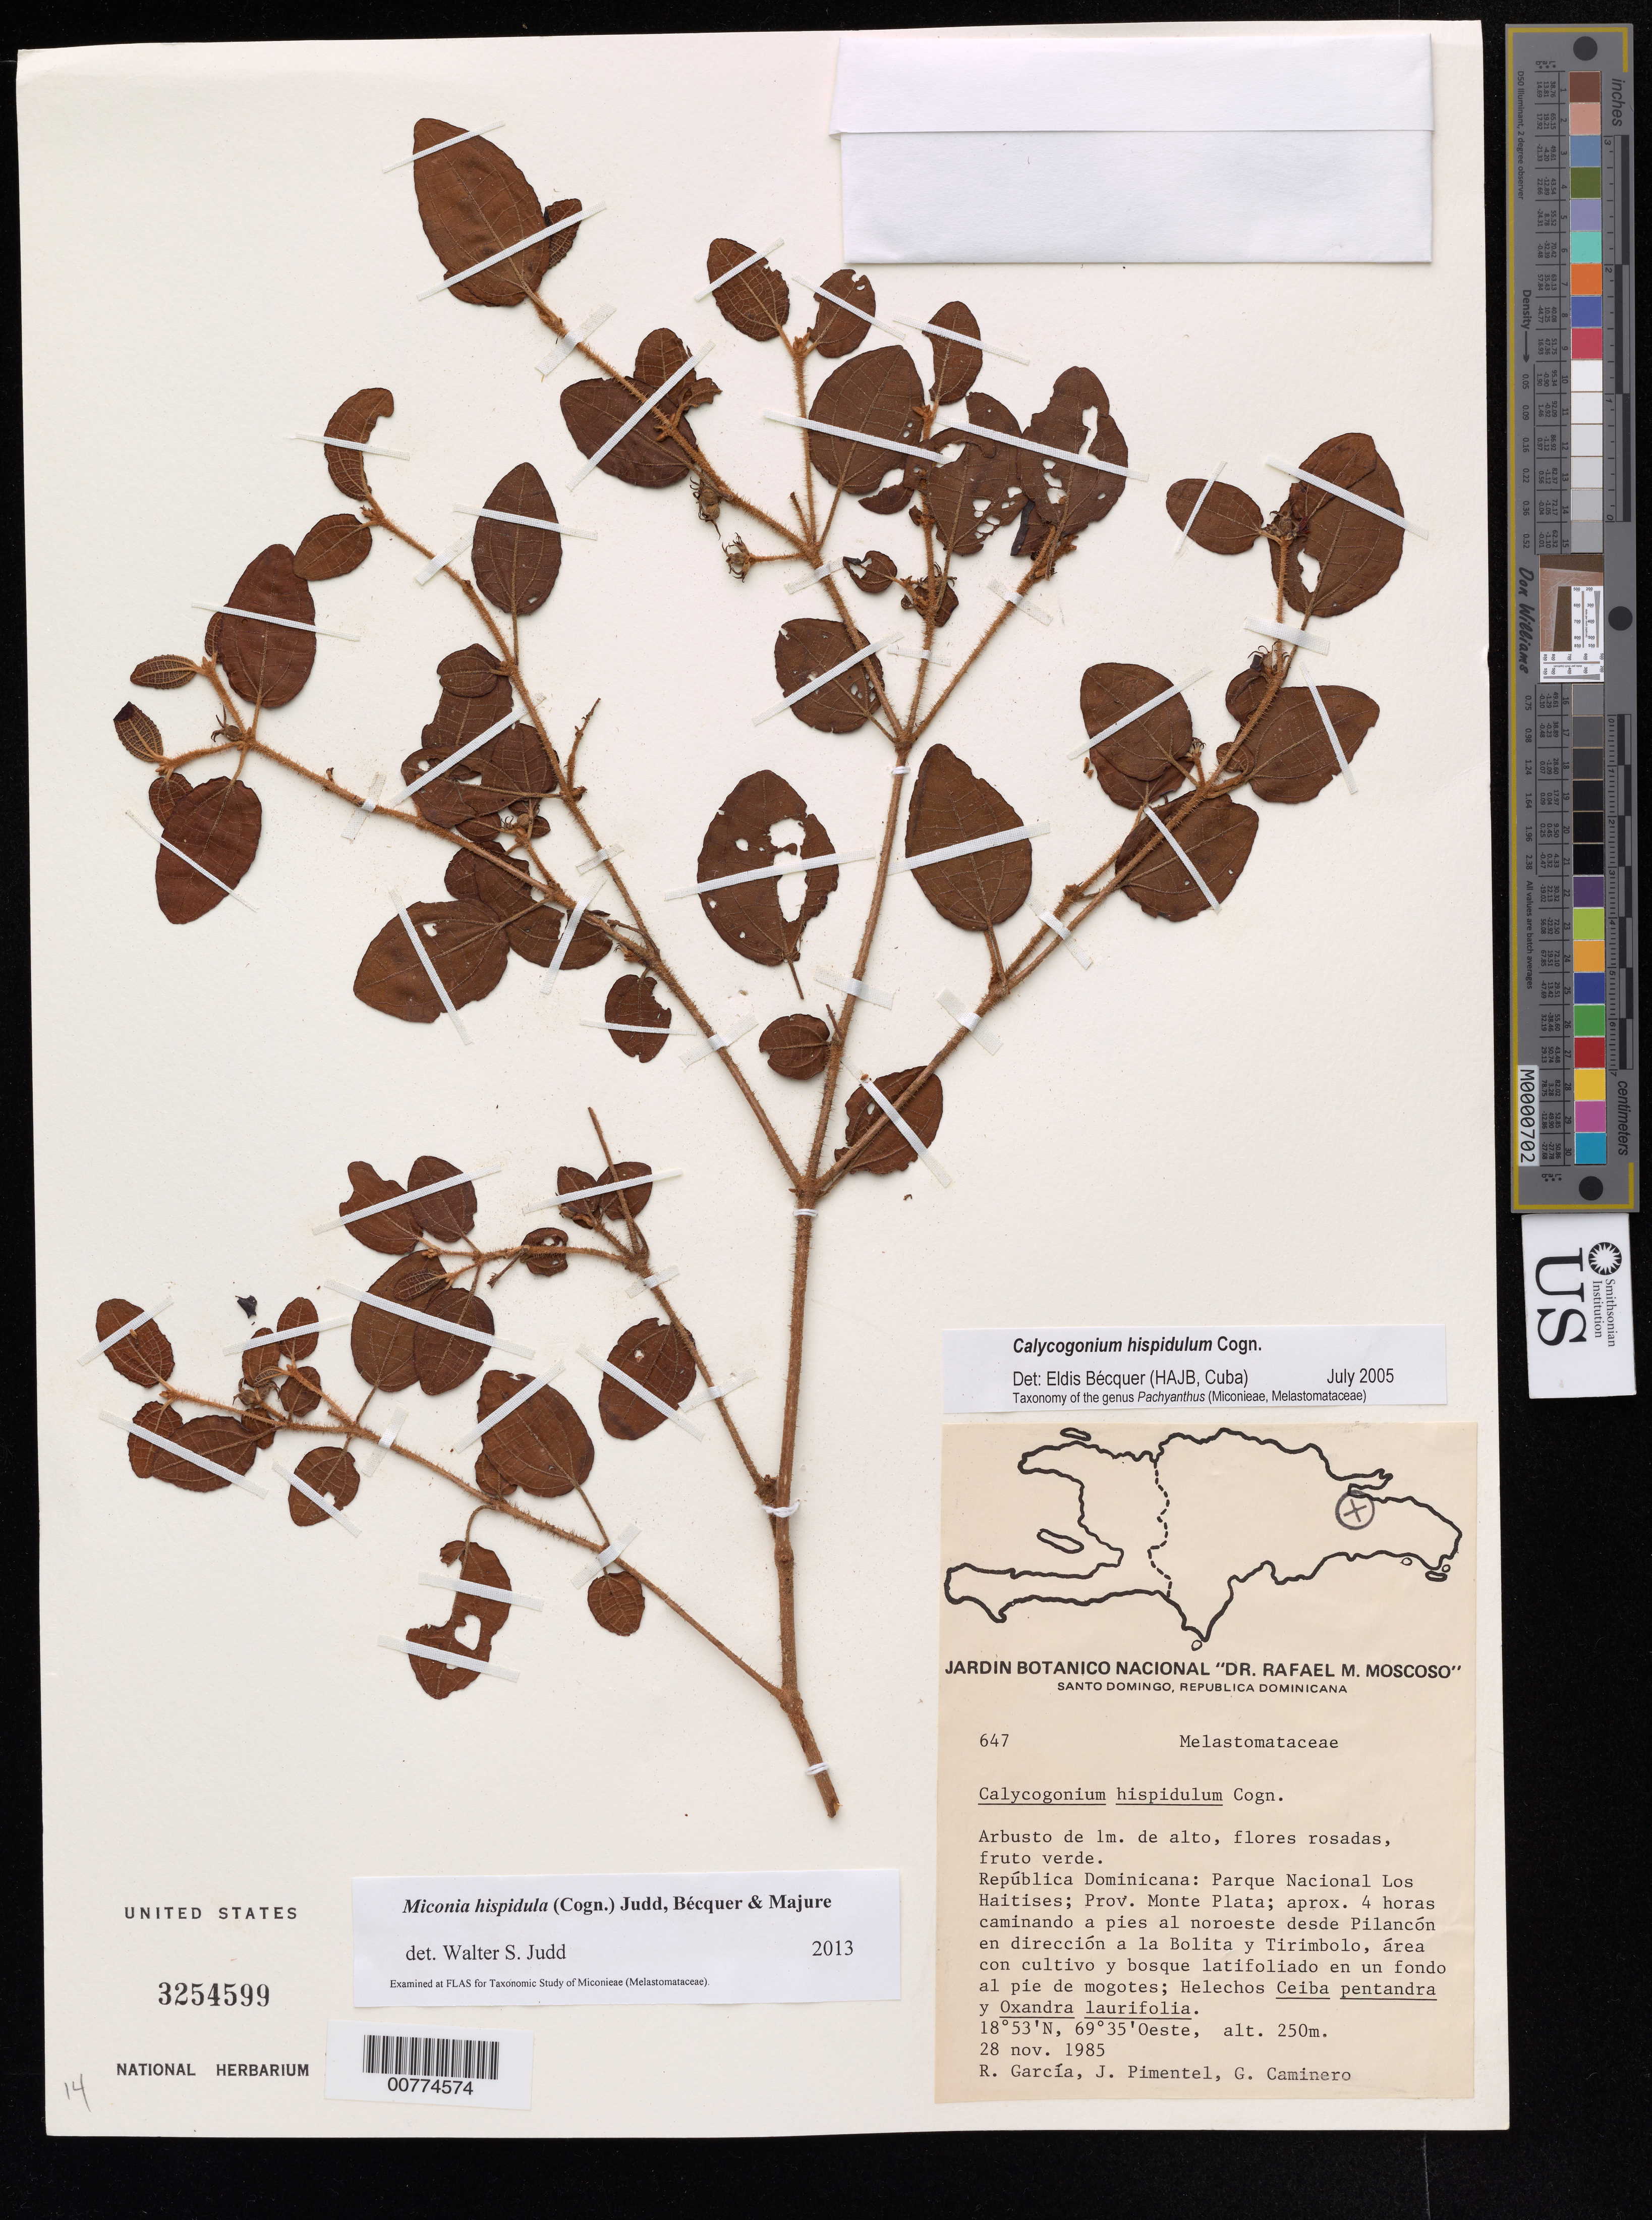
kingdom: Plantae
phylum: Tracheophyta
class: Magnoliopsida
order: Myrtales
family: Melastomataceae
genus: Miconia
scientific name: Miconia hispidula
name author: (Cogn.) Judd et al.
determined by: Judd, Walter S.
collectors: R. G. García, J. Pimentel & G. Caminero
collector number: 647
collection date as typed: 28 Nov 1985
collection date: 1985-11-28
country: Dominican Republic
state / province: Monte Plata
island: Hispaniola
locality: National Park Los Haitises, aprox. 4 hours walking northeast from Pilancón, in direction to La Bolita and Tirimbolo.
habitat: Cultivated area and broad leaf forest at the base of limestone mountain; ferns Ceiba pentandra and Oxandra laurifolia.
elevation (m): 250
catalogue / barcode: US 3254599